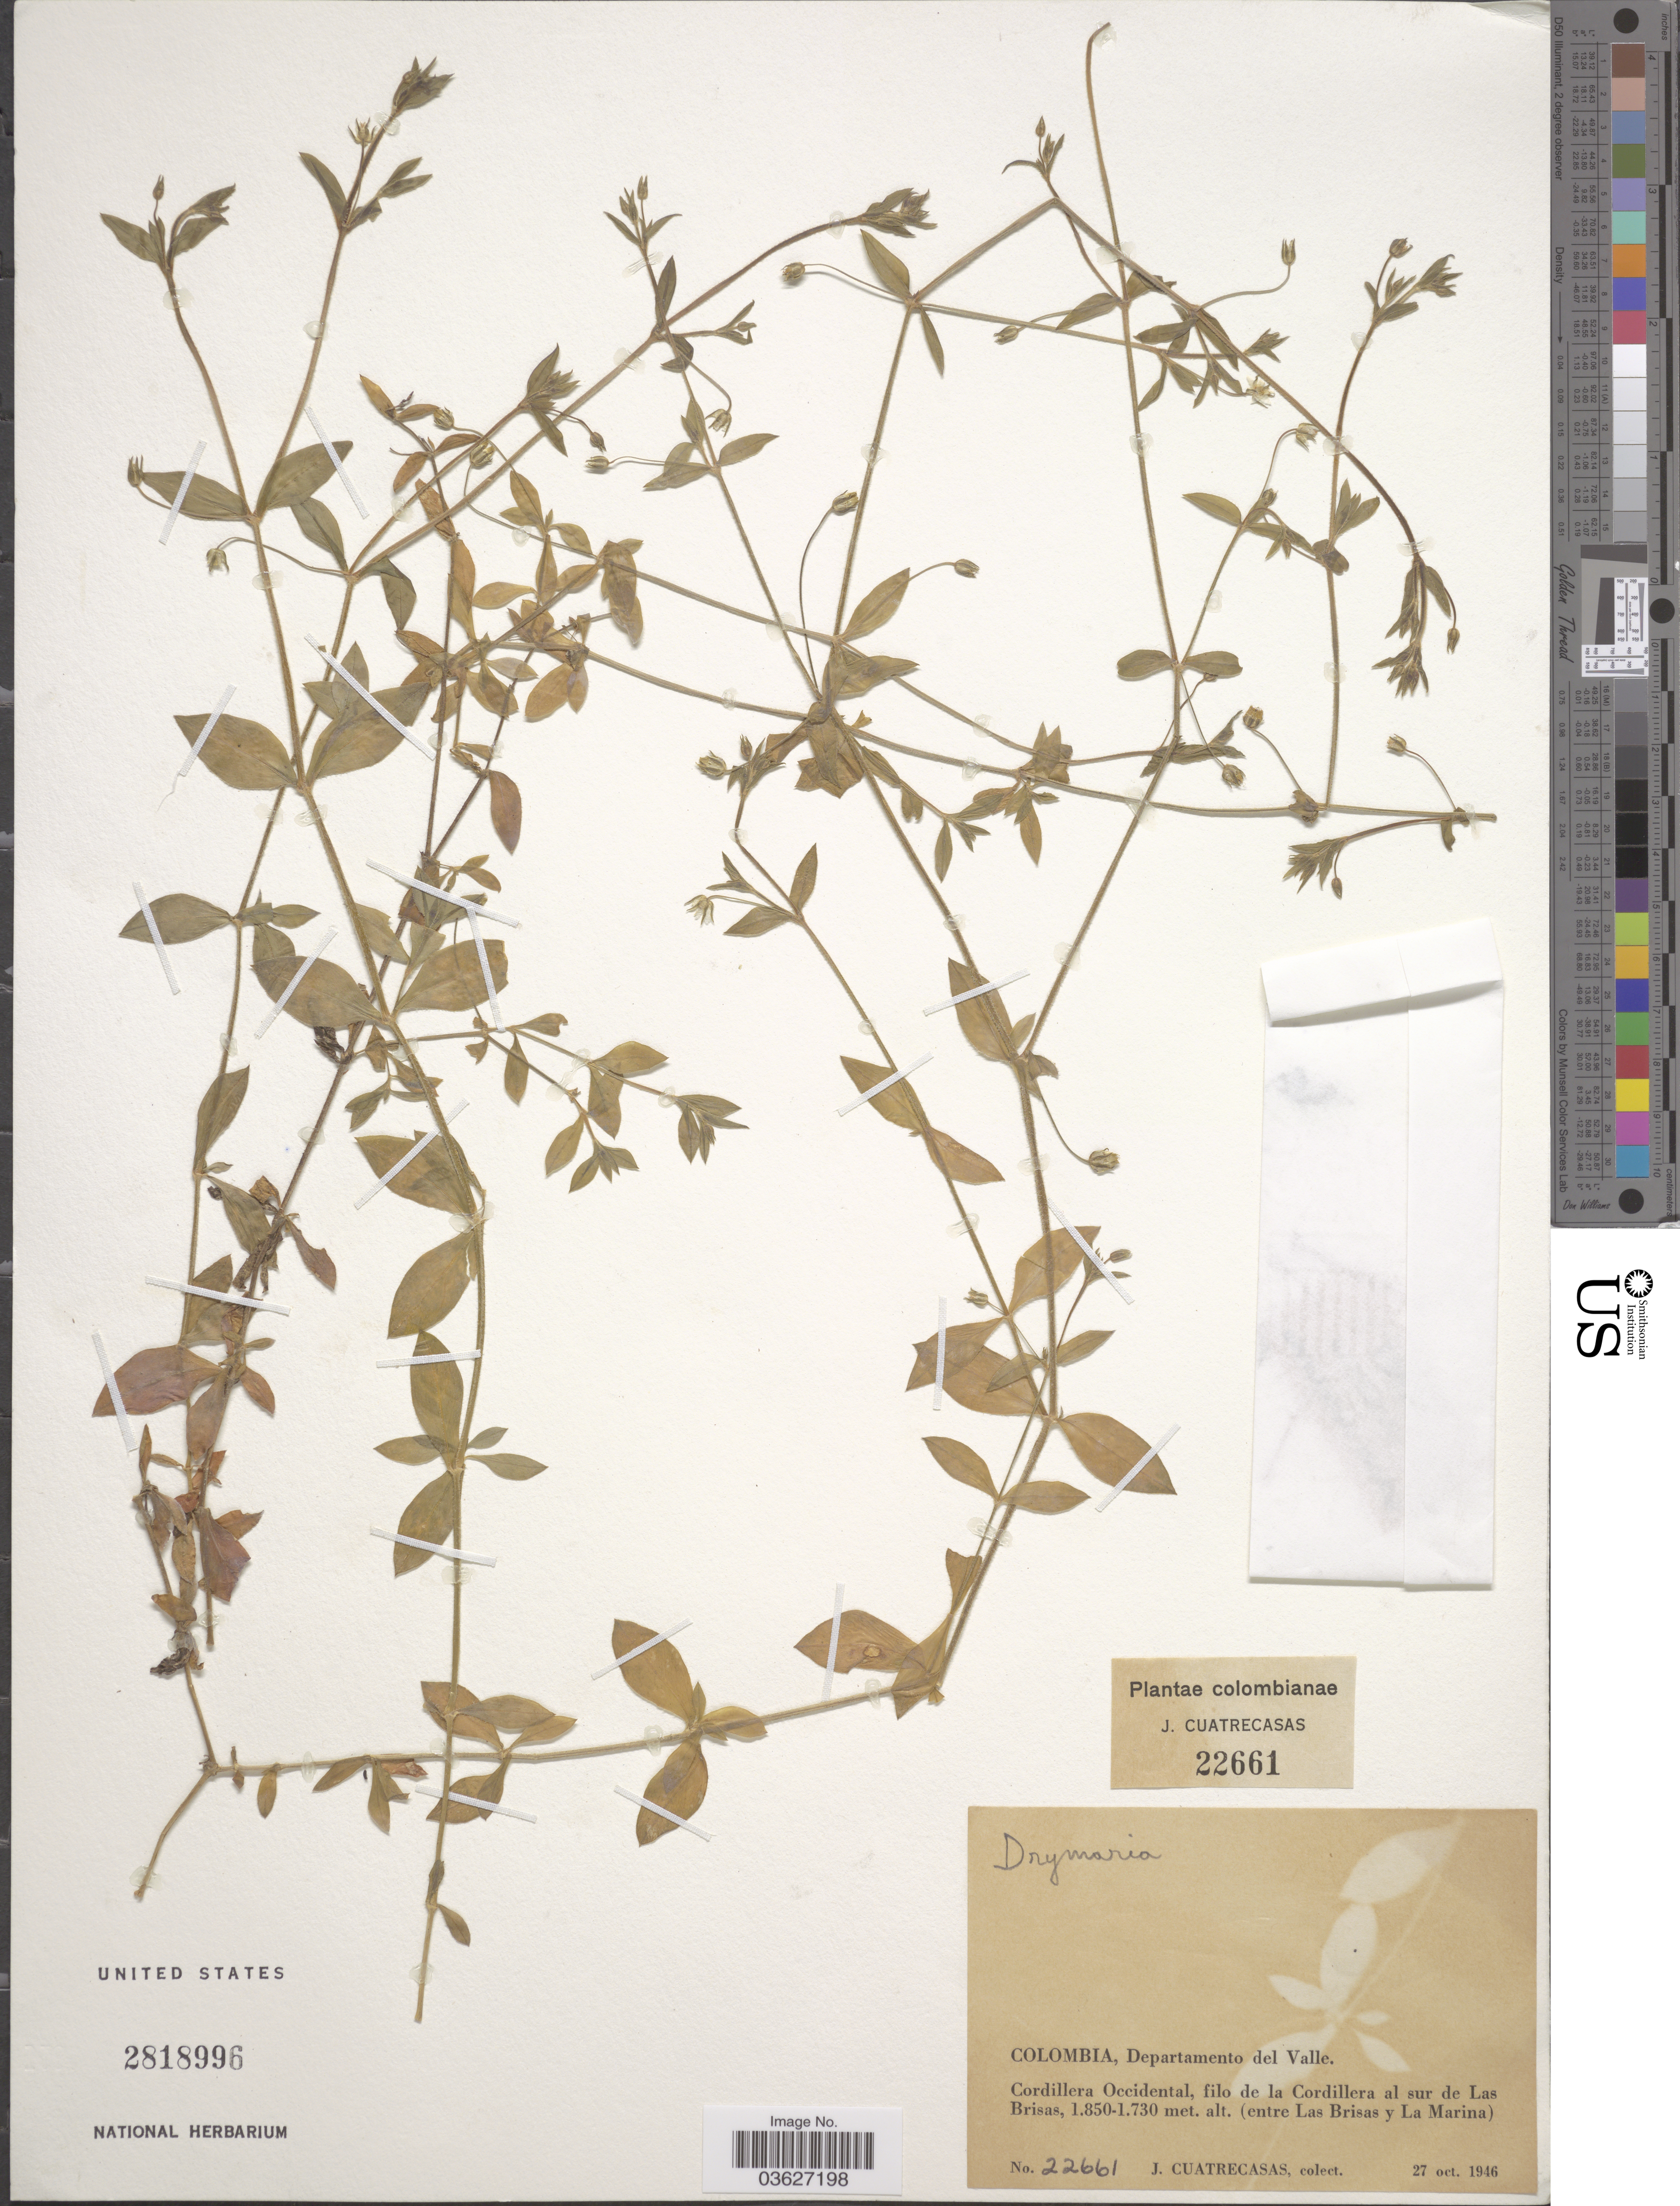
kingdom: Plantae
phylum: Tracheophyta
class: Magnoliopsida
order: Caryophyllales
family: Caryophyllaceae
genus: Drymaria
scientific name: Drymaria sp.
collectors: J. Cuatrecasas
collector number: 22661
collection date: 1946-10-27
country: Colombia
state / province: Valle del Cauca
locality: Departamento del Valle. Cordillera Occidental, filo de la Cordillera al sur de Las Brisas (entre Las Brisas y La Marina).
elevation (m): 1730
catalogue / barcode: US 2818996